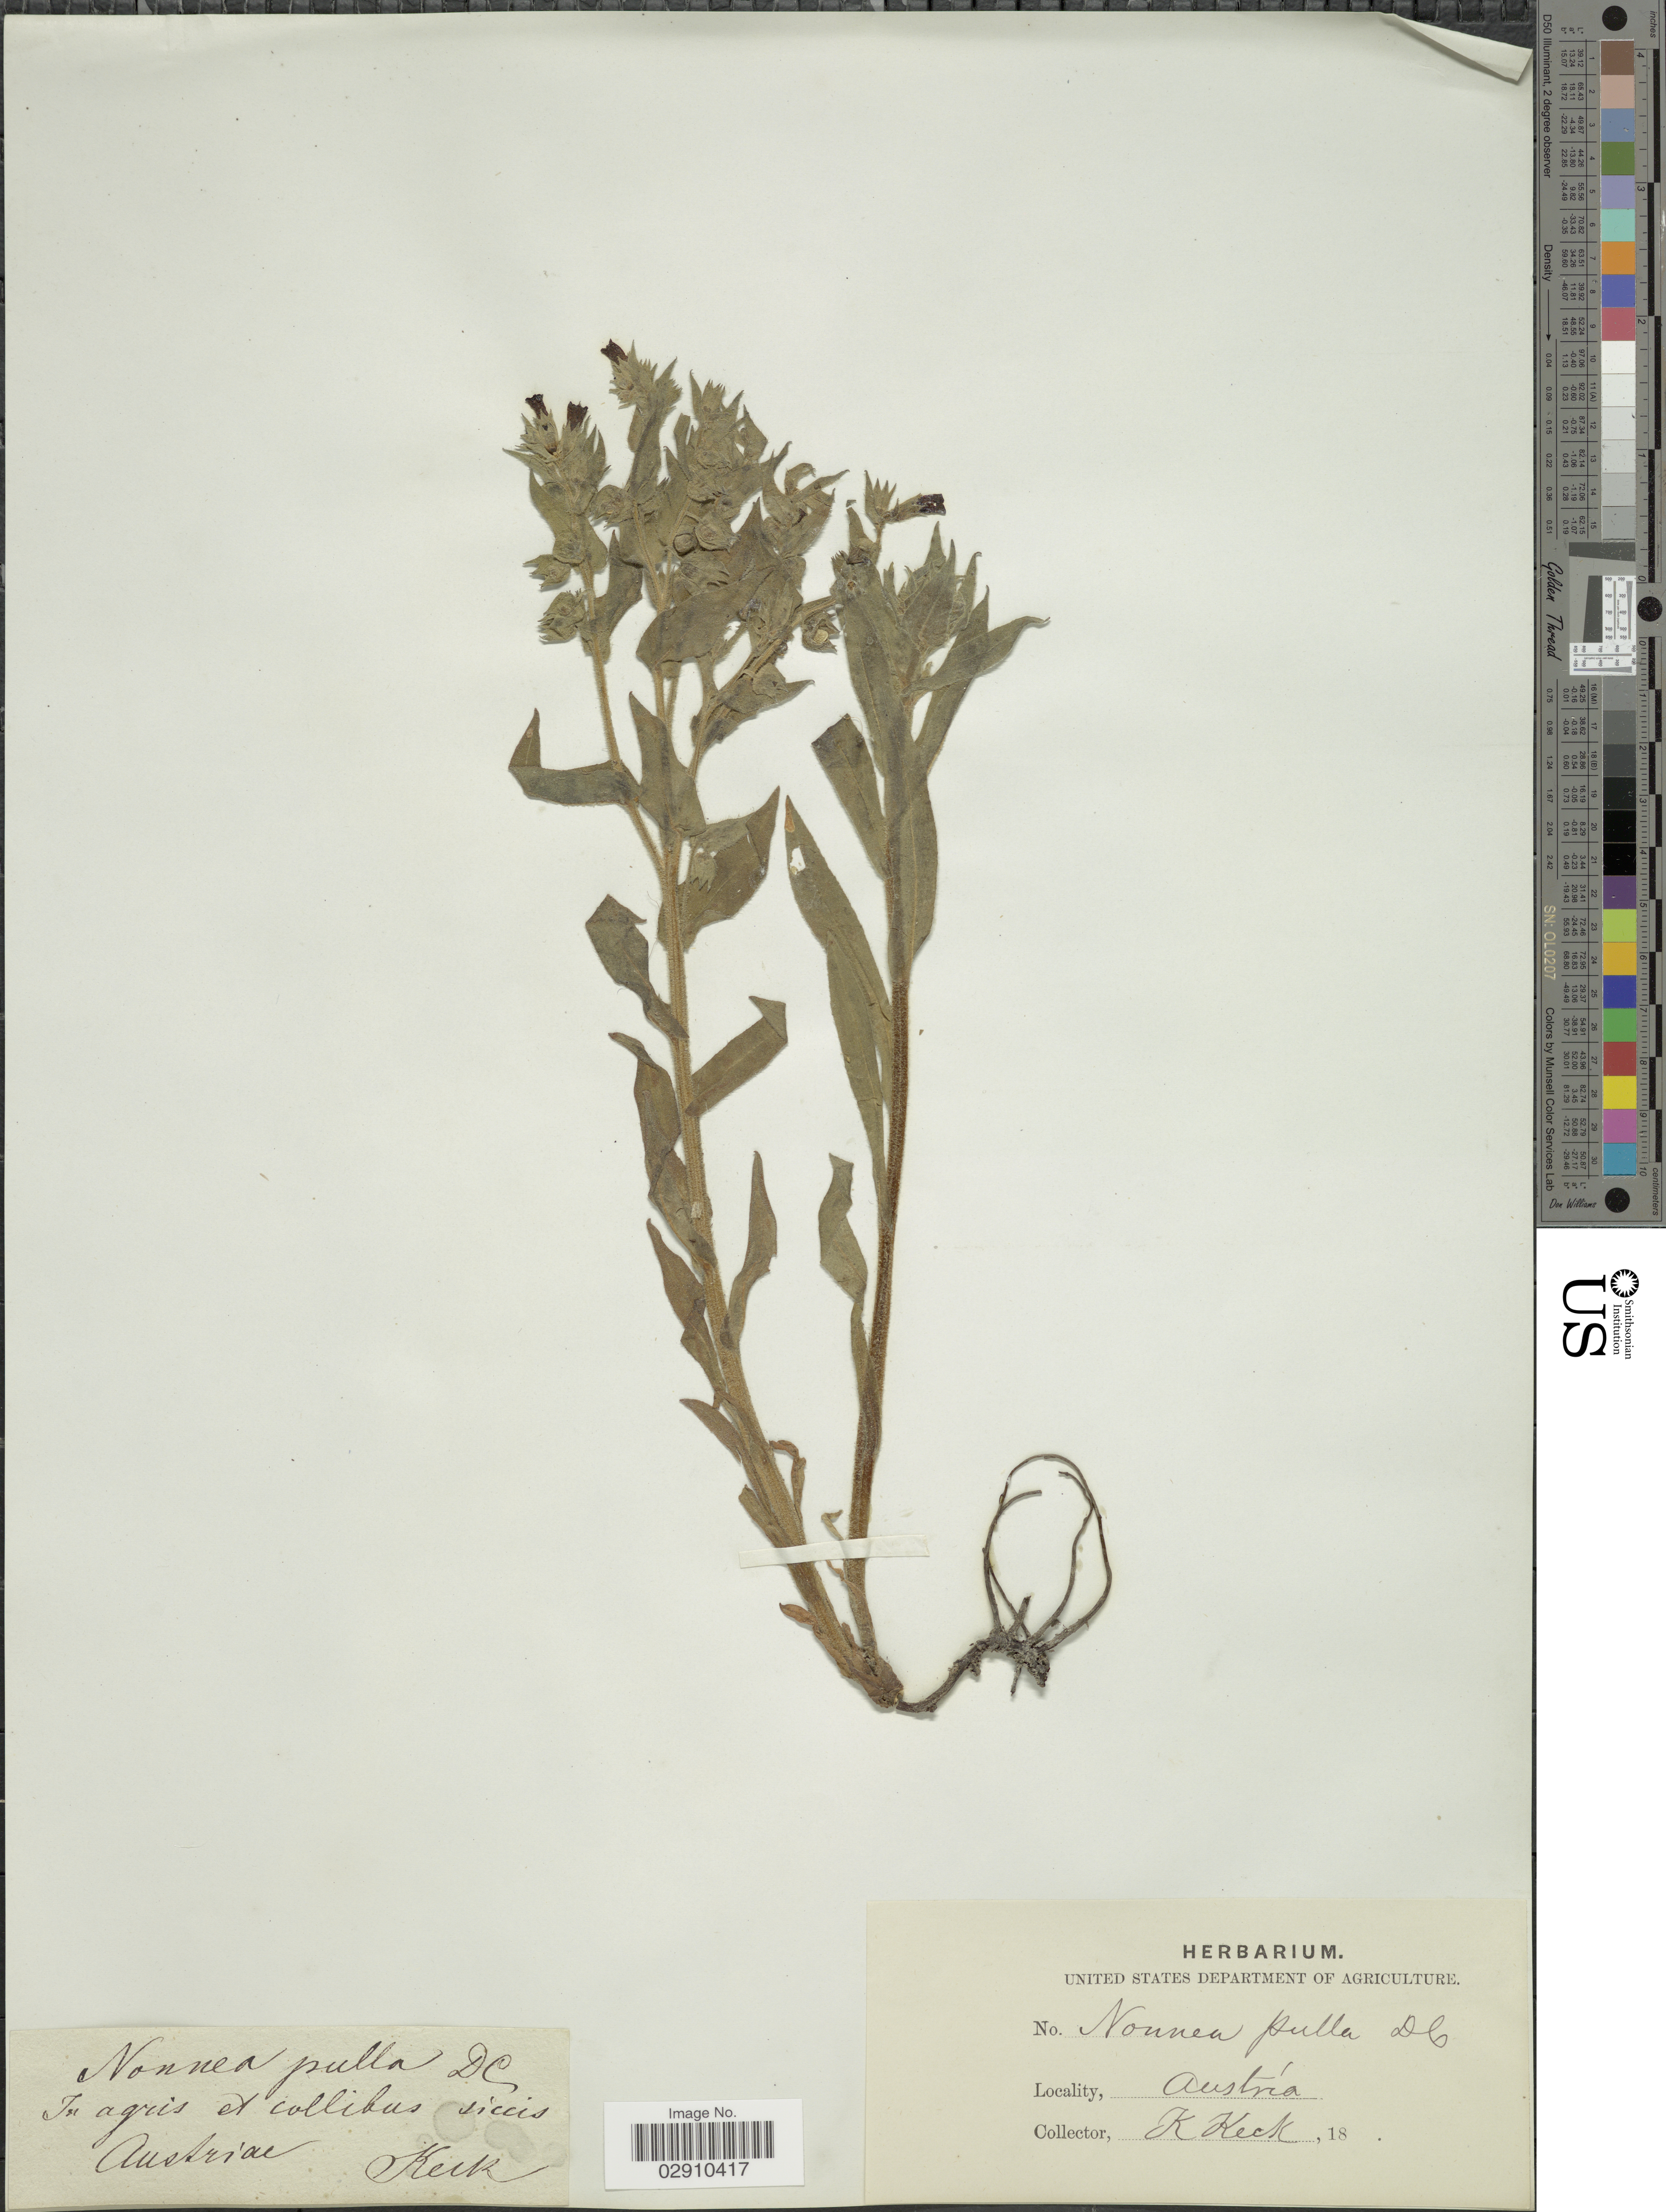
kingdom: Plantae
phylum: Tracheophyta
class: Magnoliopsida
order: Boraginales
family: Boraginaceae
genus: Nonea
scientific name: Nonea pulla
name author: (L.) DC.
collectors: K. Keck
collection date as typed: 18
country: Austria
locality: In agris et collibus siccis Austria.